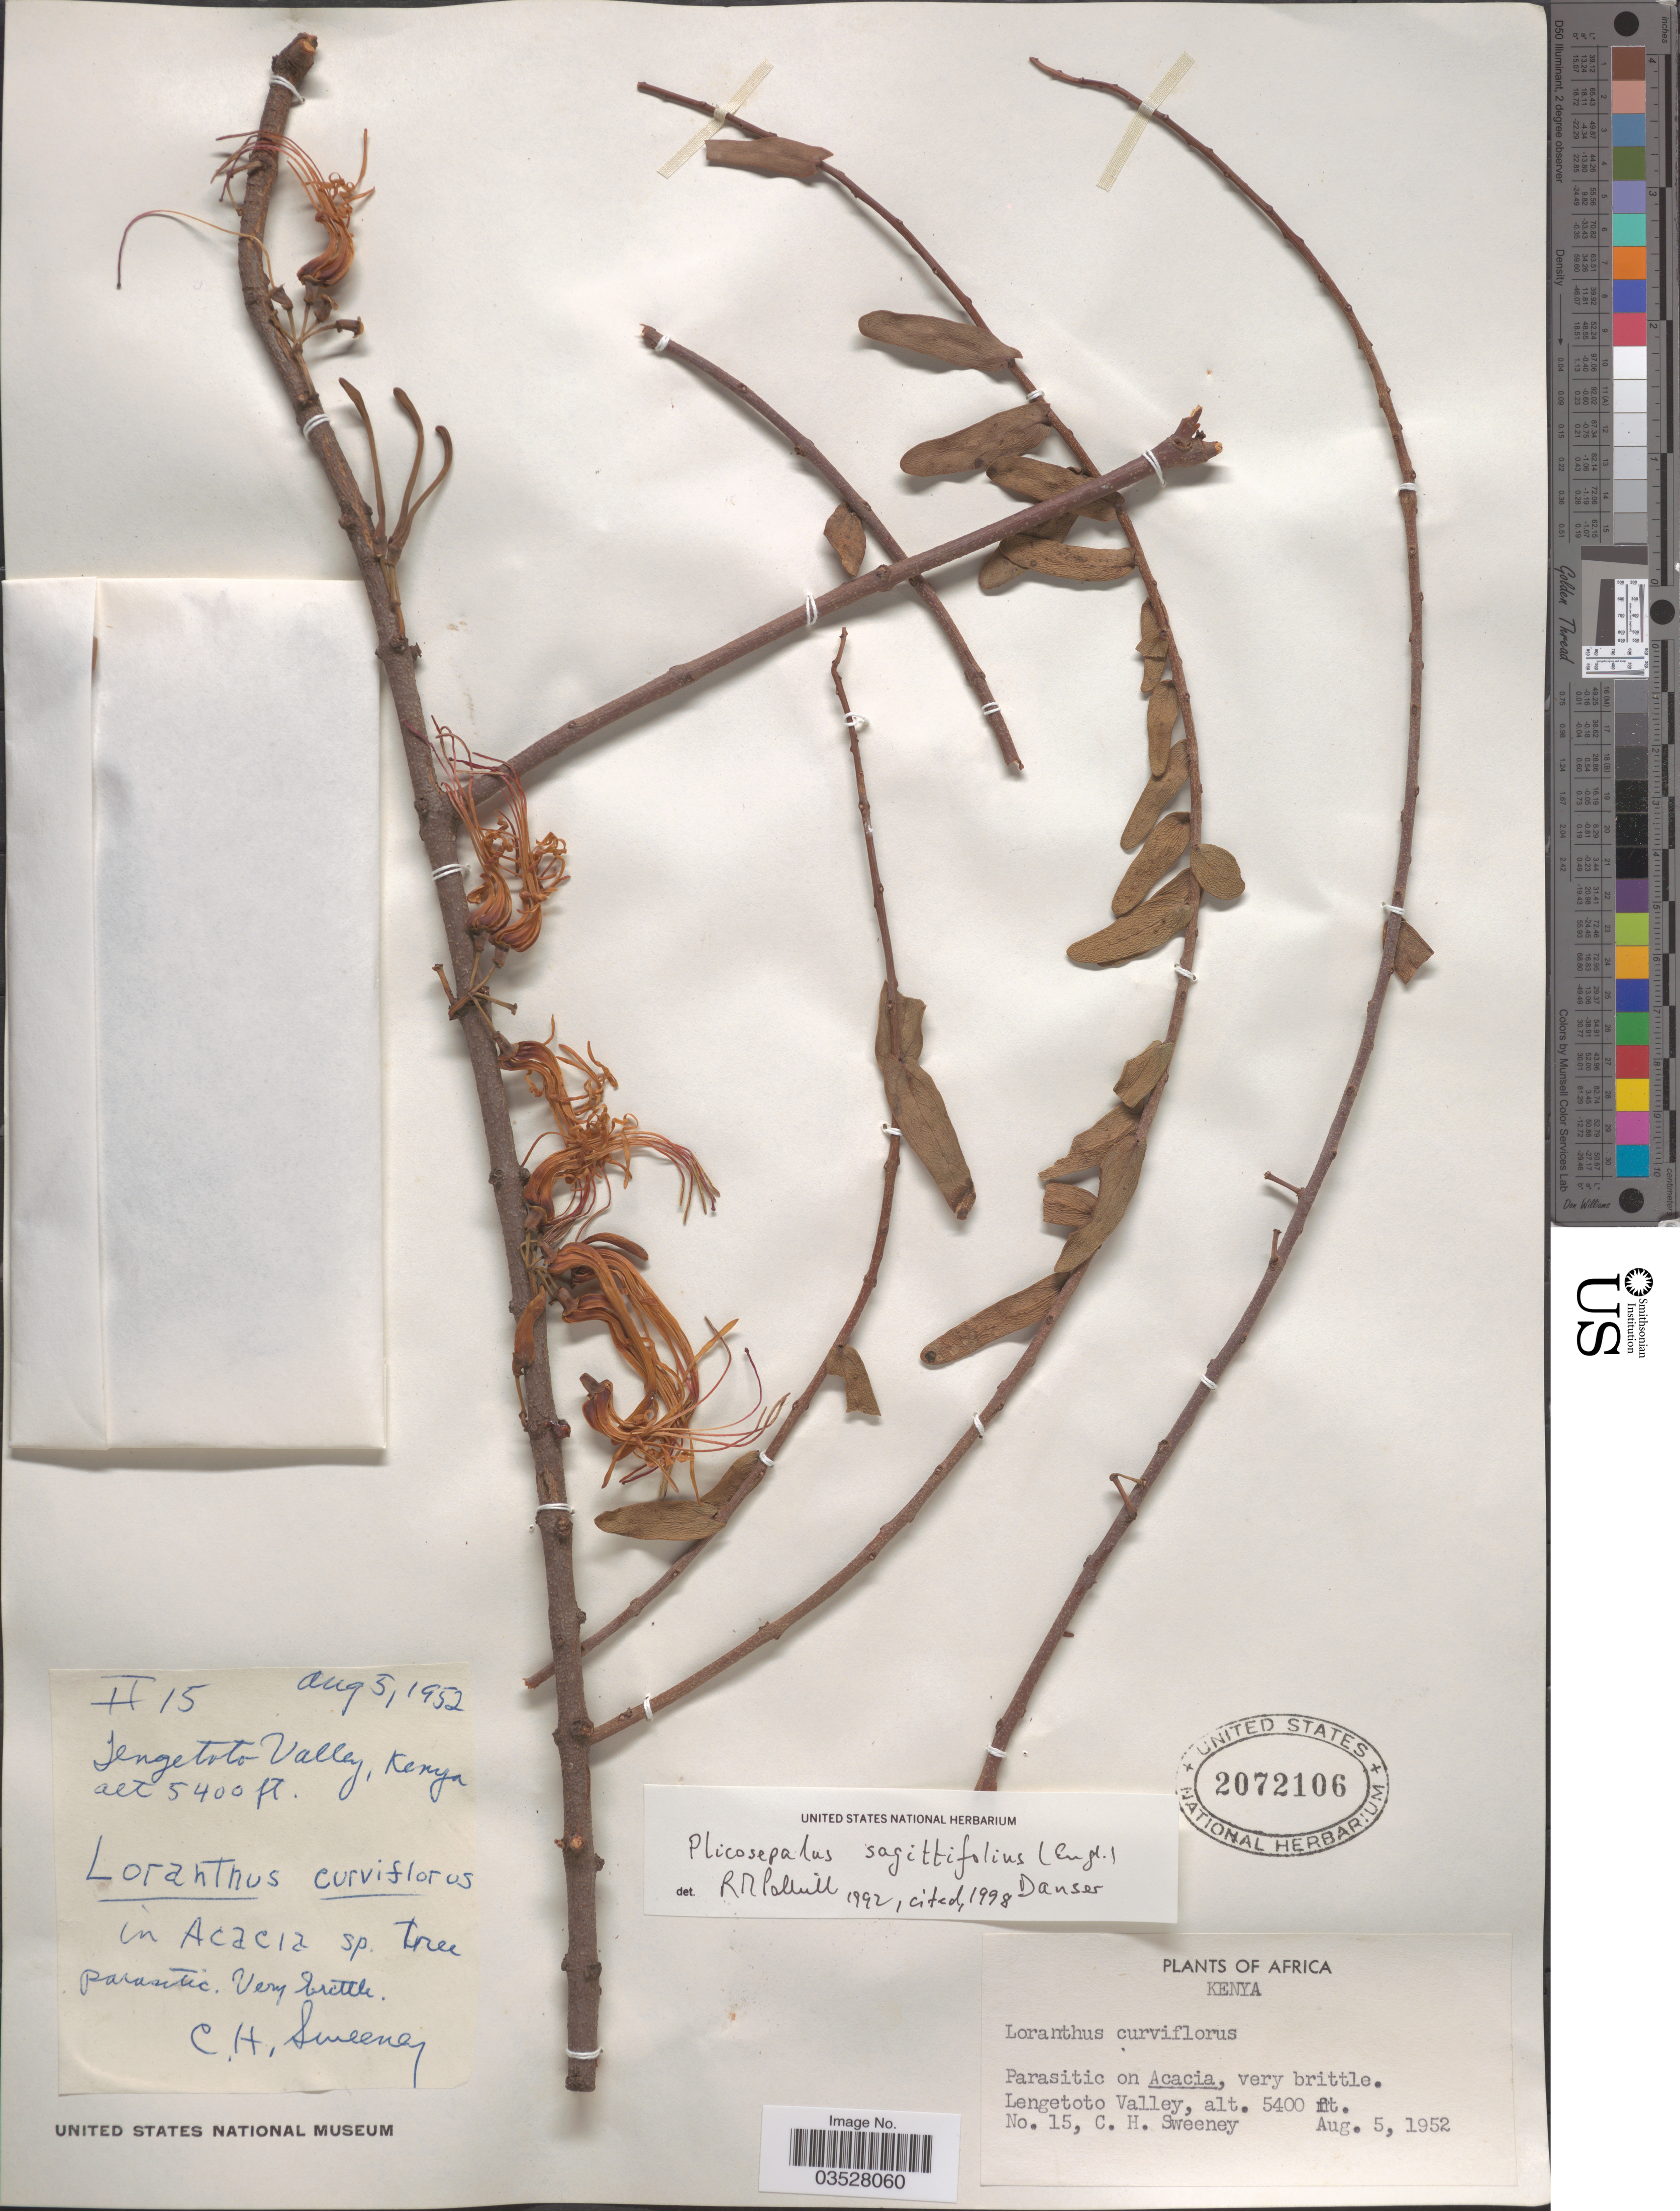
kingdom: Plantae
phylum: Tracheophyta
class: Magnoliopsida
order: Santalales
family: Loranthaceae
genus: Plicosepalus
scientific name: Plicosepalus sagittifolius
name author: (Engl.) Danser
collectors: C. Sweeney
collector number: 15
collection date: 1952-08-05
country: Kenya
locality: Lengetoto Valley.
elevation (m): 1646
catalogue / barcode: US 2072106